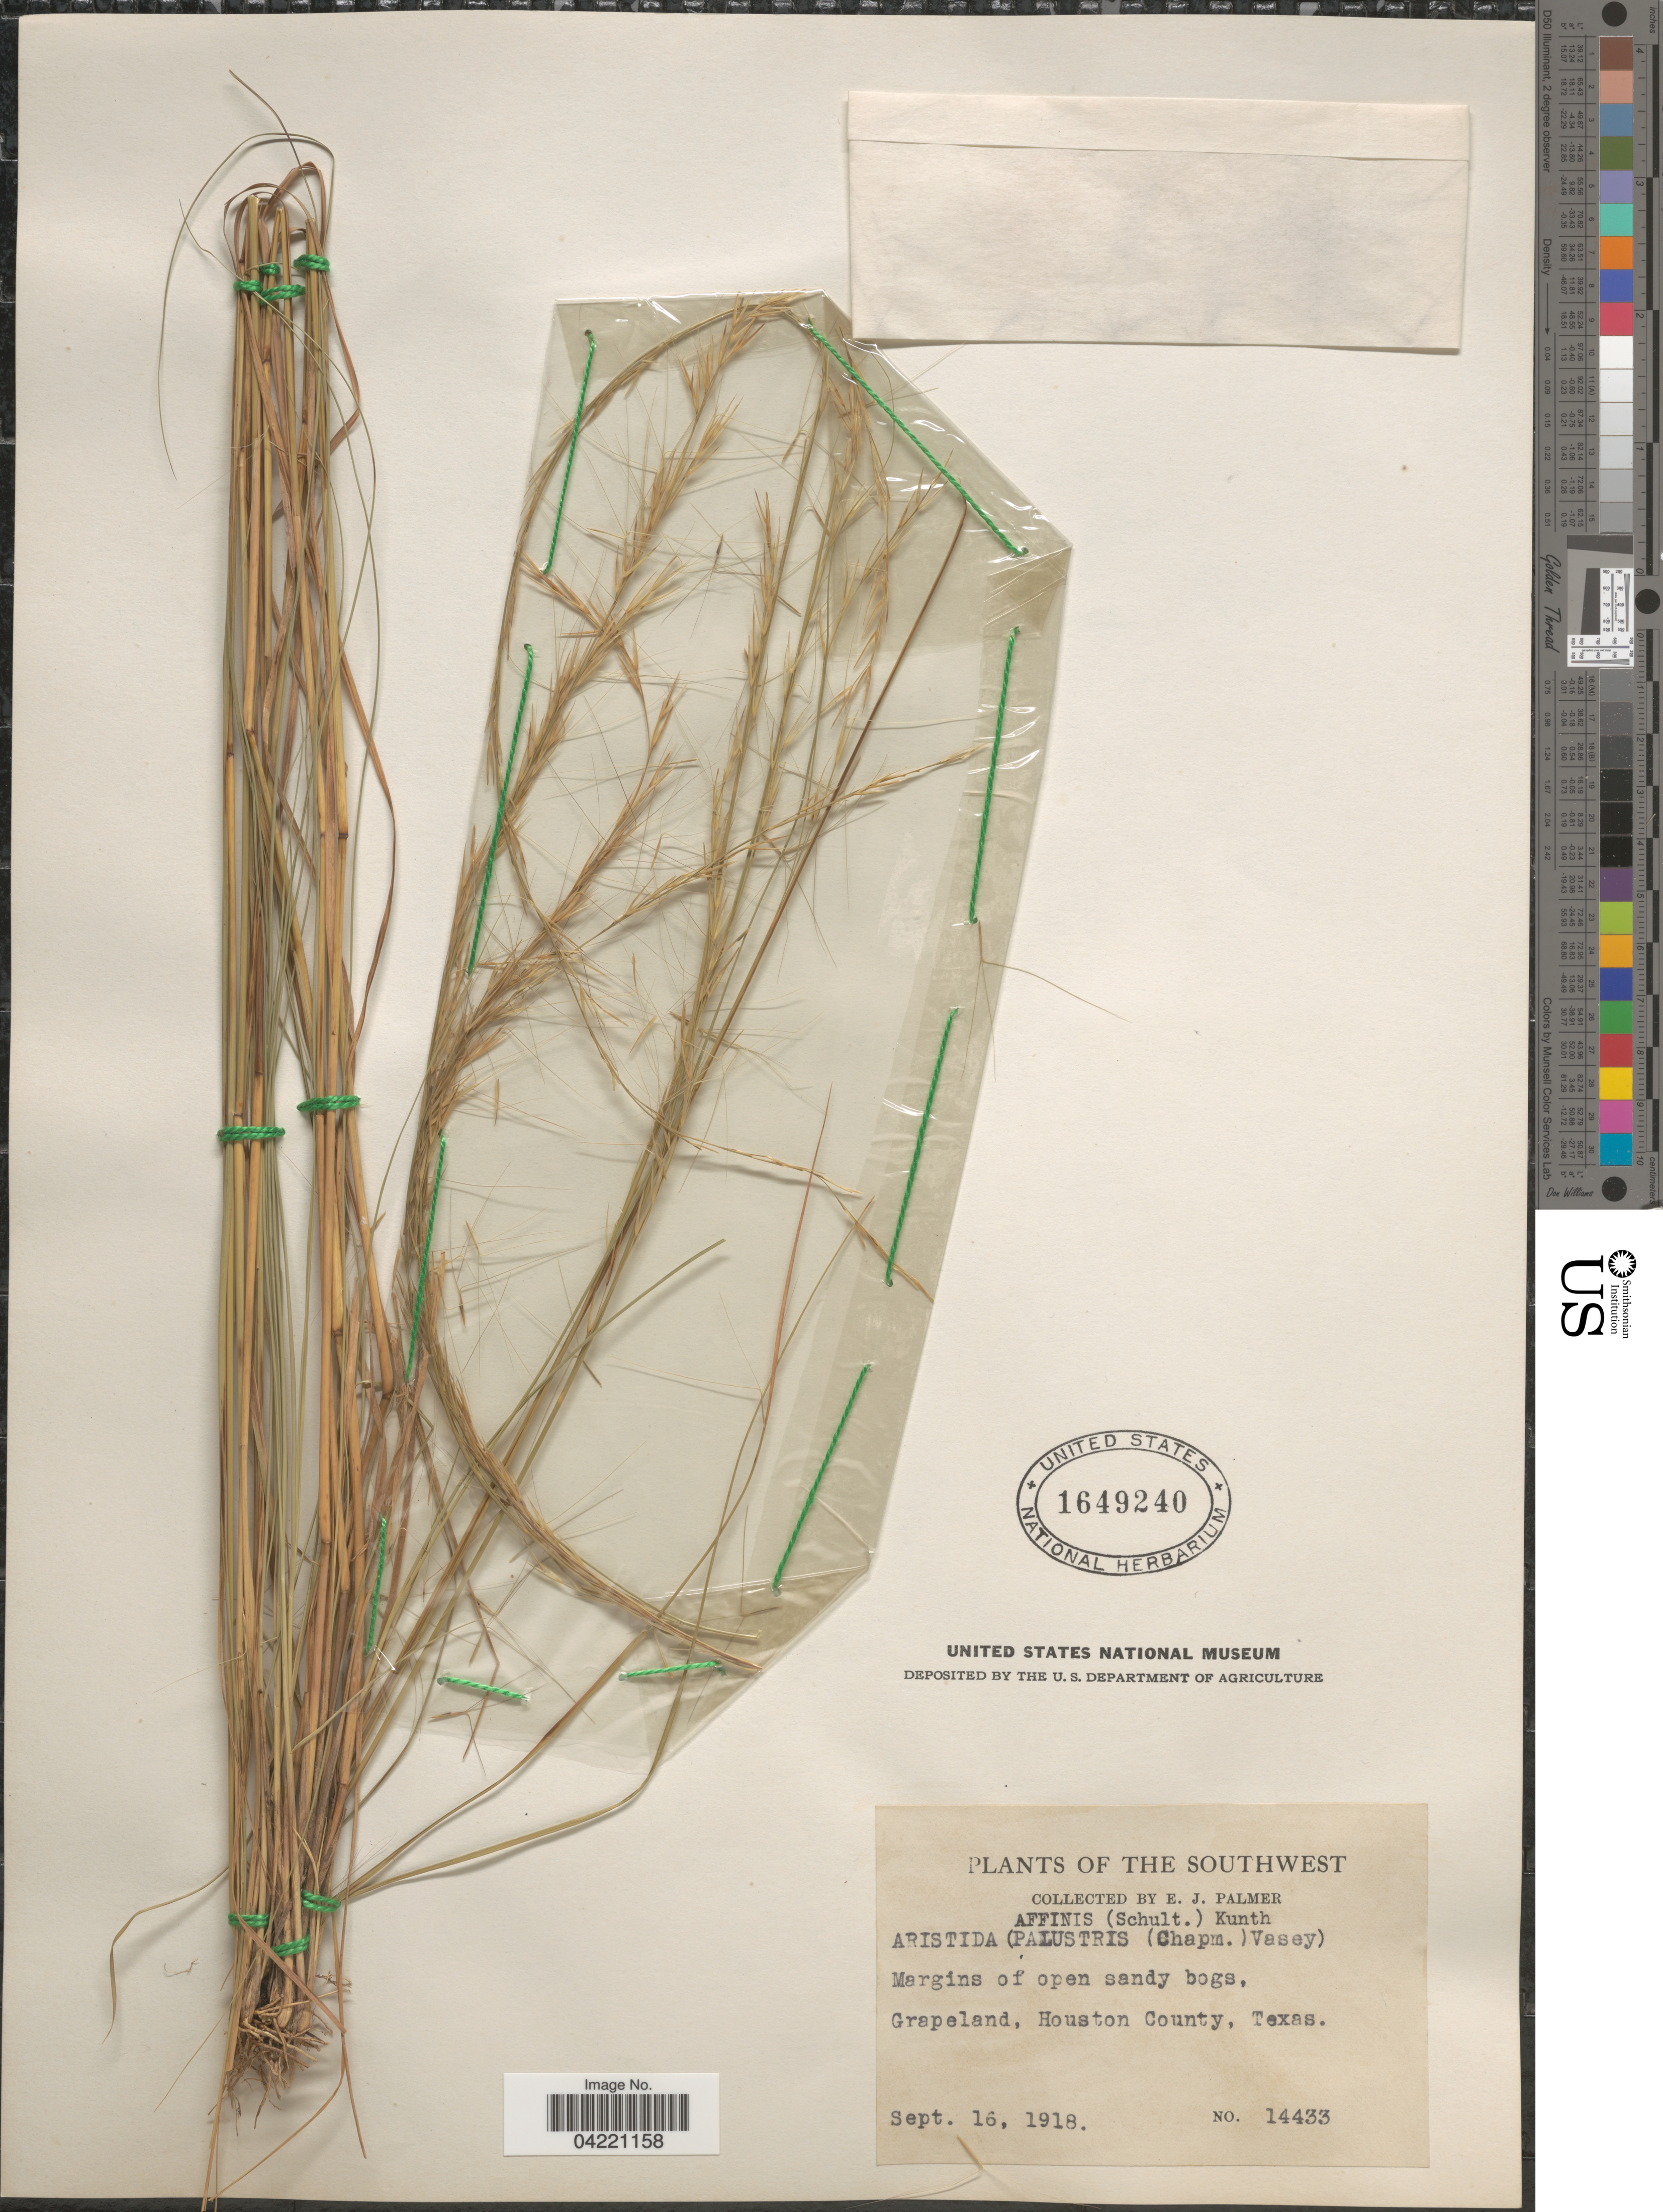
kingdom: Plantae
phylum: Tracheophyta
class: Liliopsida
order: Poales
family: Poaceae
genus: Aristida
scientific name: Aristida palustris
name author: (Chapm.) Vasey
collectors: E. J. Palmer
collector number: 14433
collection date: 1918-09-16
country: United States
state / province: Texas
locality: Southwest. Margins of open sandy bogs, Grapeland, Houston County.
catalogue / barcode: US 1649240